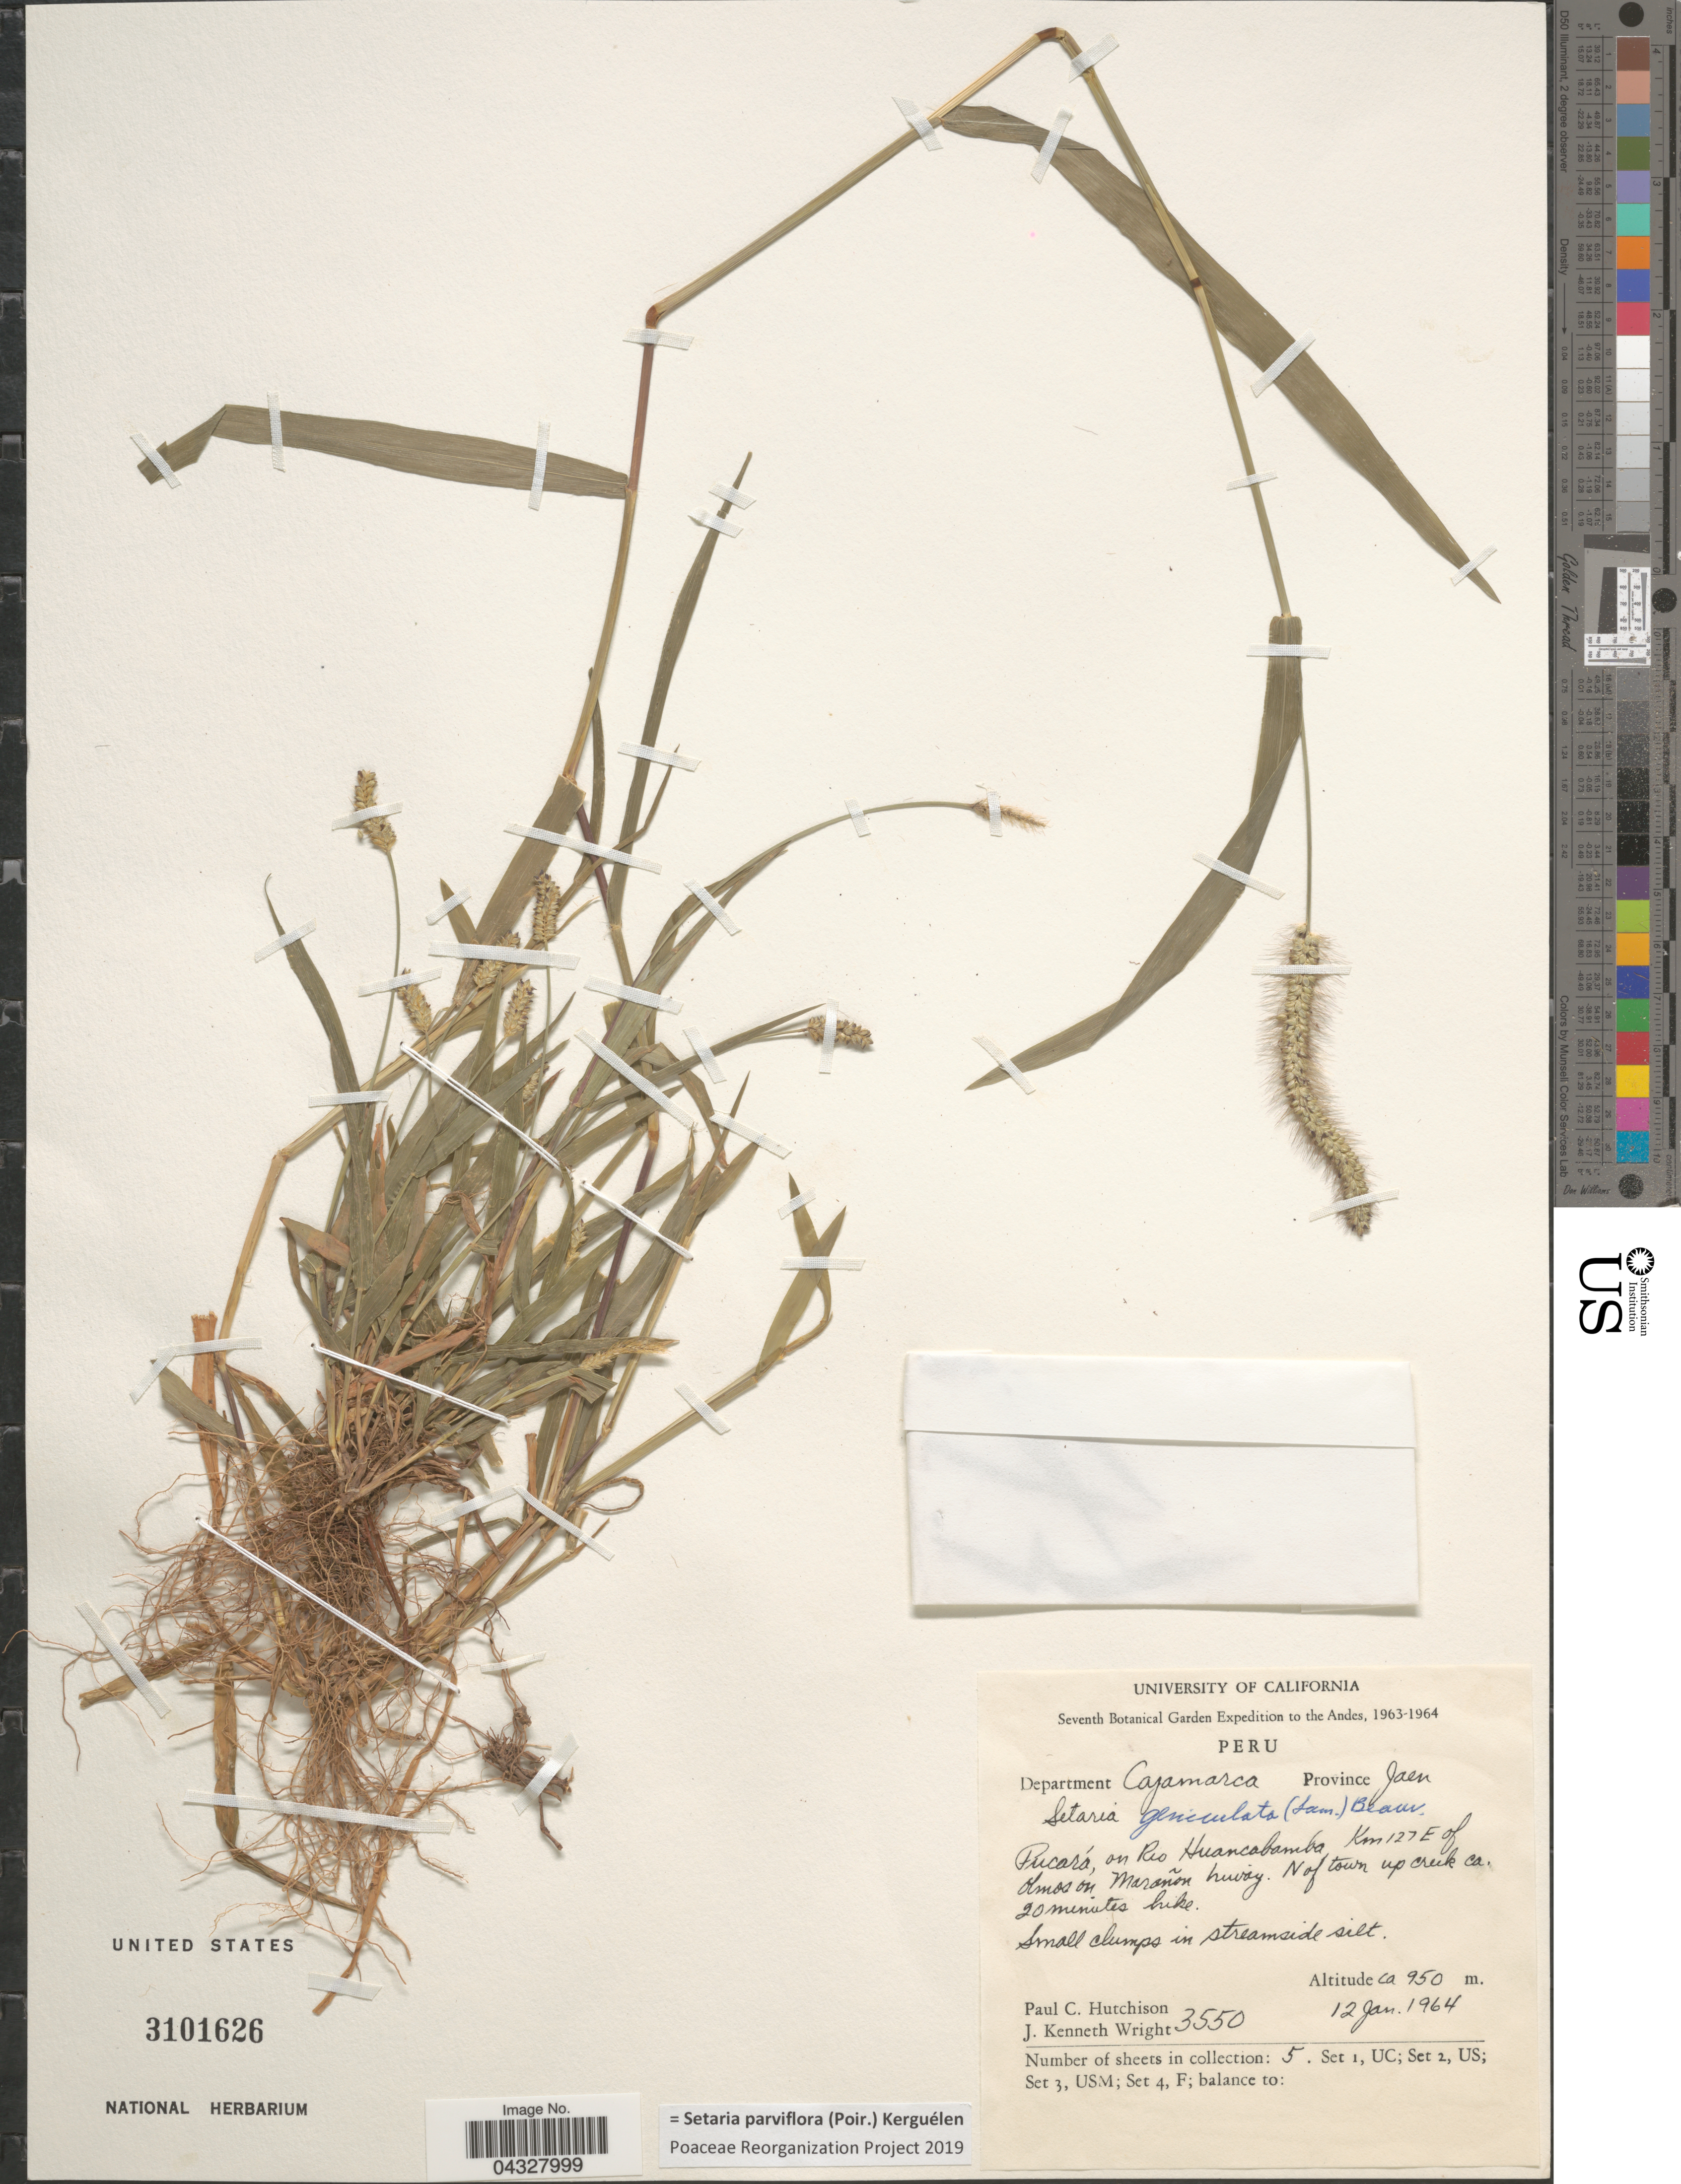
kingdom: Plantae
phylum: Tracheophyta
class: Liliopsida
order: Poales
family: Poaceae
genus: Setaria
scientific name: Setaria parviflora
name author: (Poir.) Kerguélen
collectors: P. C. Hutchison & J. K. Wright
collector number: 3550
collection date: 1964-01-12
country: Peru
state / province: Cajamarca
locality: Seventh Botanical Garden Expedition to the Andes, 1963-1964. Department Cajamarca. Province Jaen. Pucará, on Rio Huancabamba Km 127 E of olmos on Marañon hway. N of town up creek ca. 20 minutes hike.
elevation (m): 950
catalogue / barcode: US 3101626